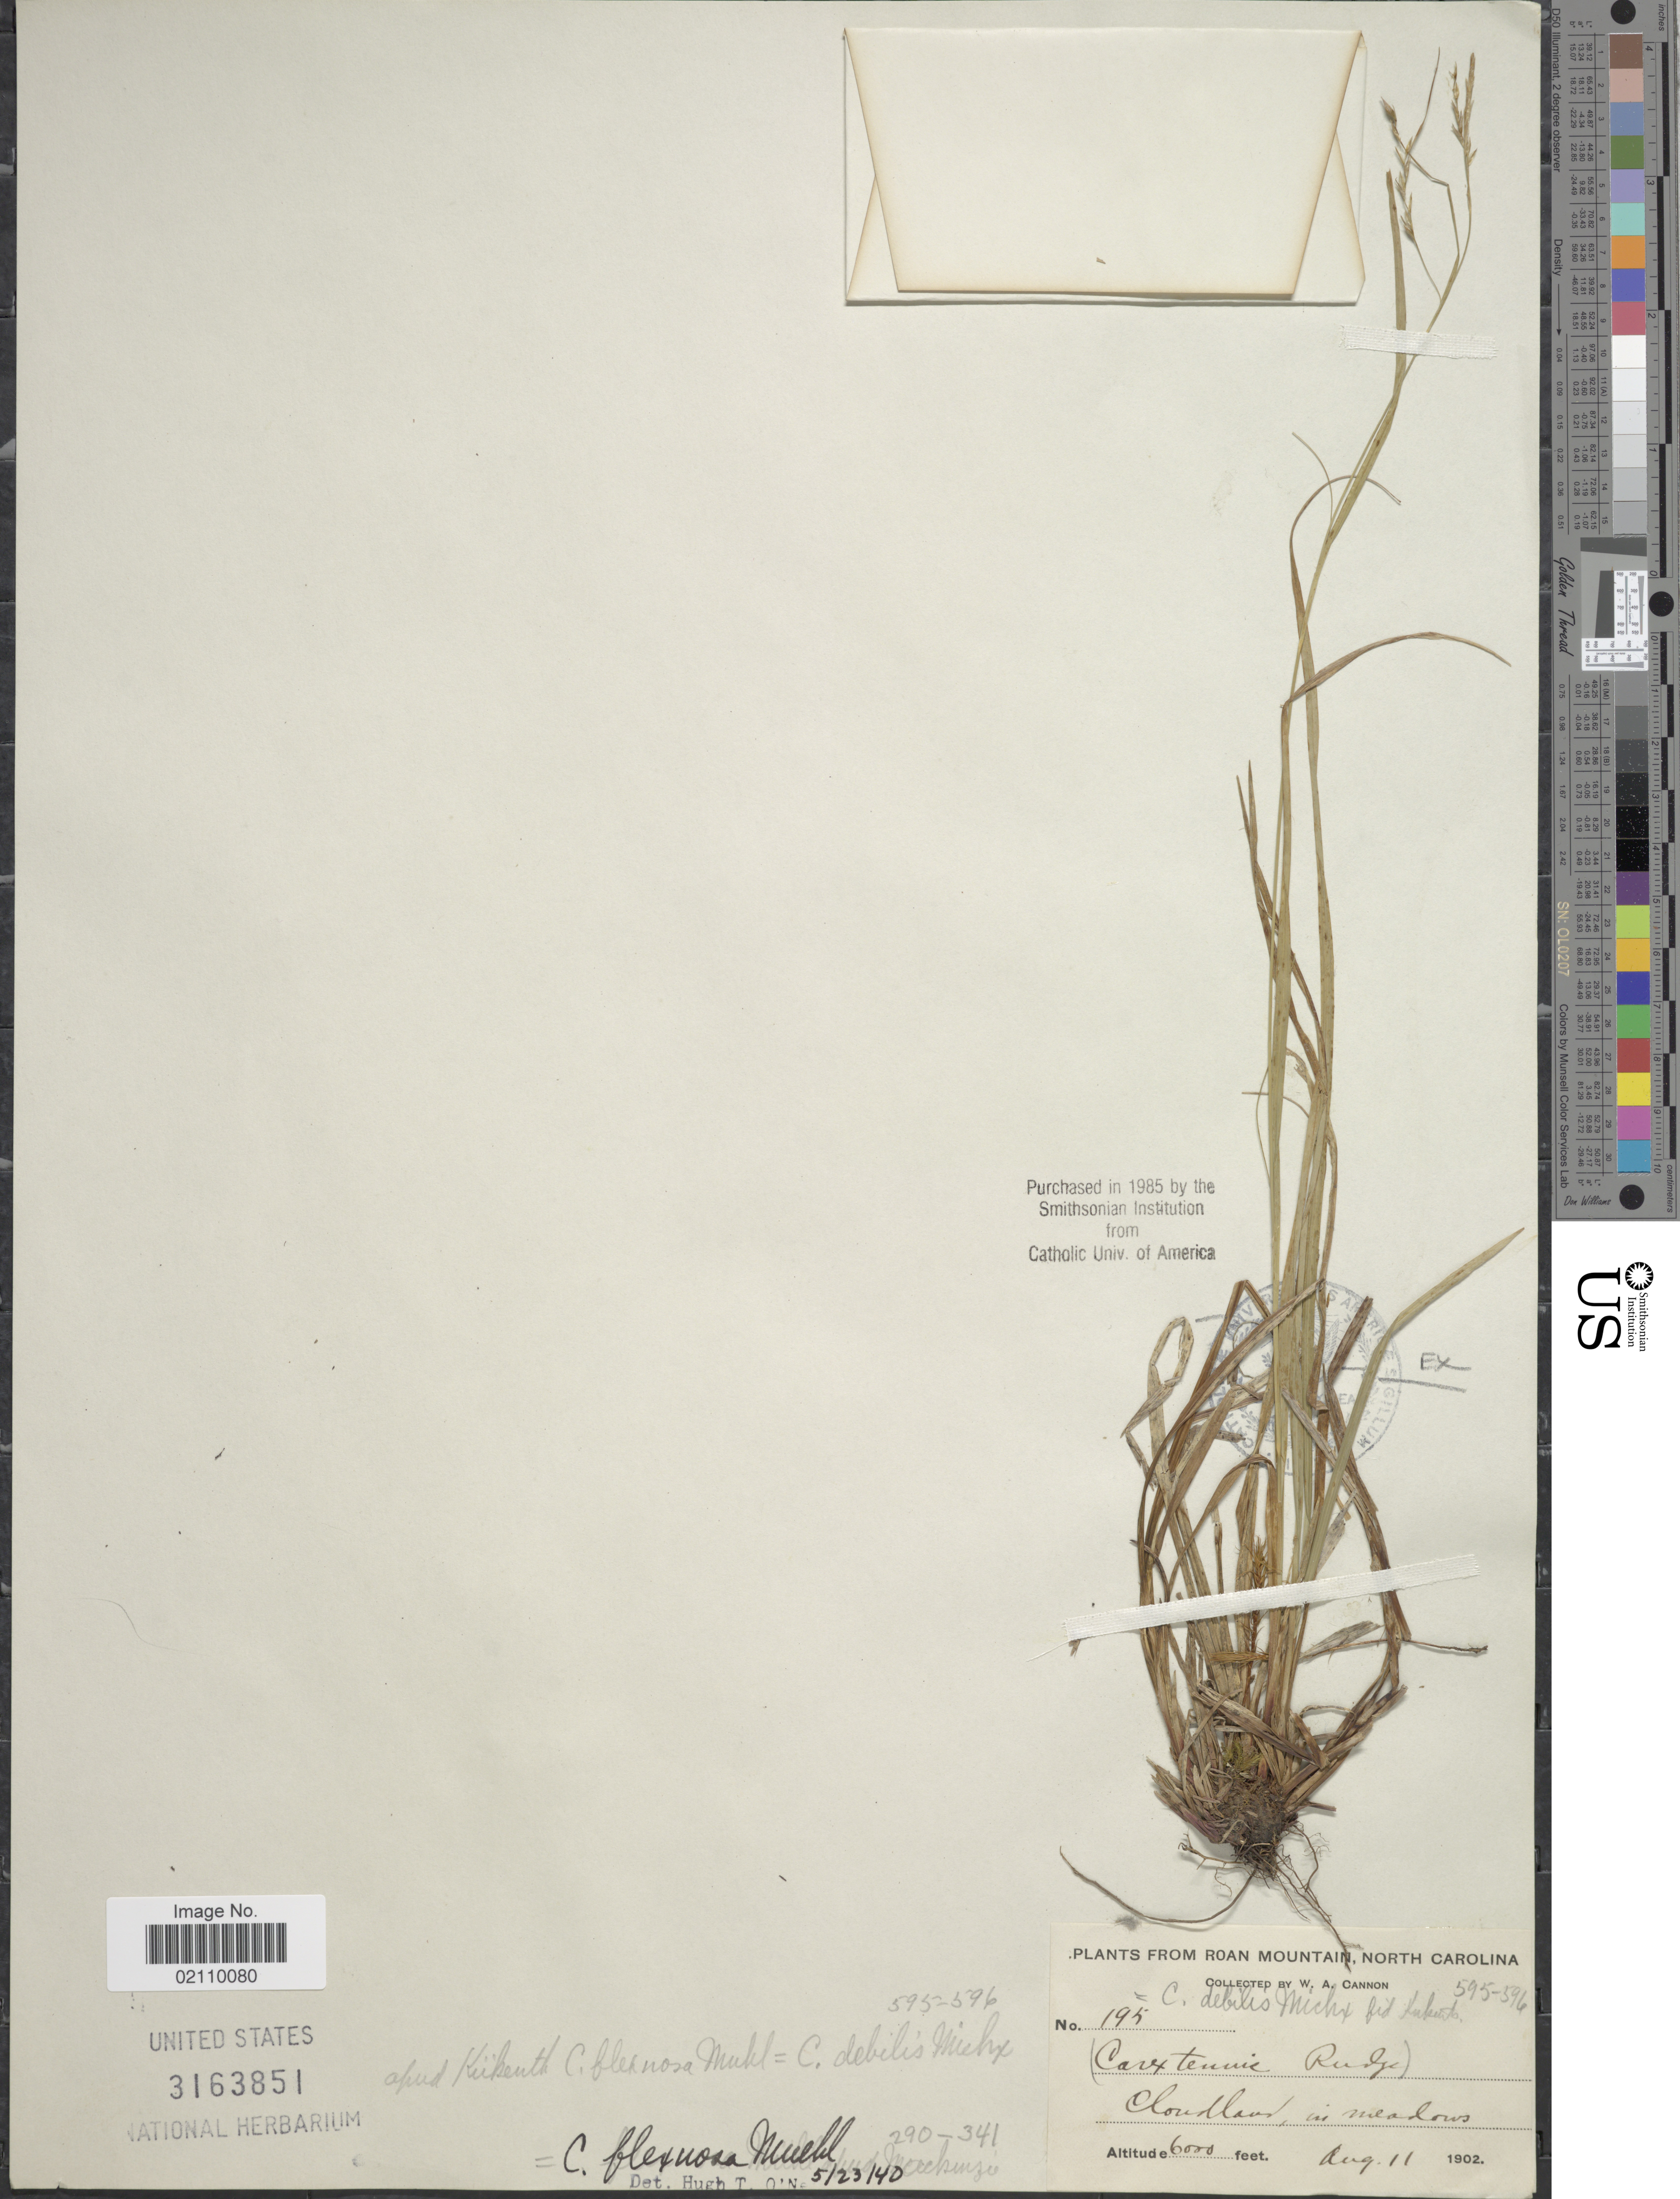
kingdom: Plantae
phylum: Tracheophyta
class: Liliopsida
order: Poales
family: Cyperaceae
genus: Carex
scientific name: Carex flexuosa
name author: Muhl. ex Willd.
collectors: W. Cannon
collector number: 195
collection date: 1902-08-11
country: United States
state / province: North Carolina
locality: Roan Mountain, Cloudland, in meadows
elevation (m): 1829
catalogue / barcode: US 3163851